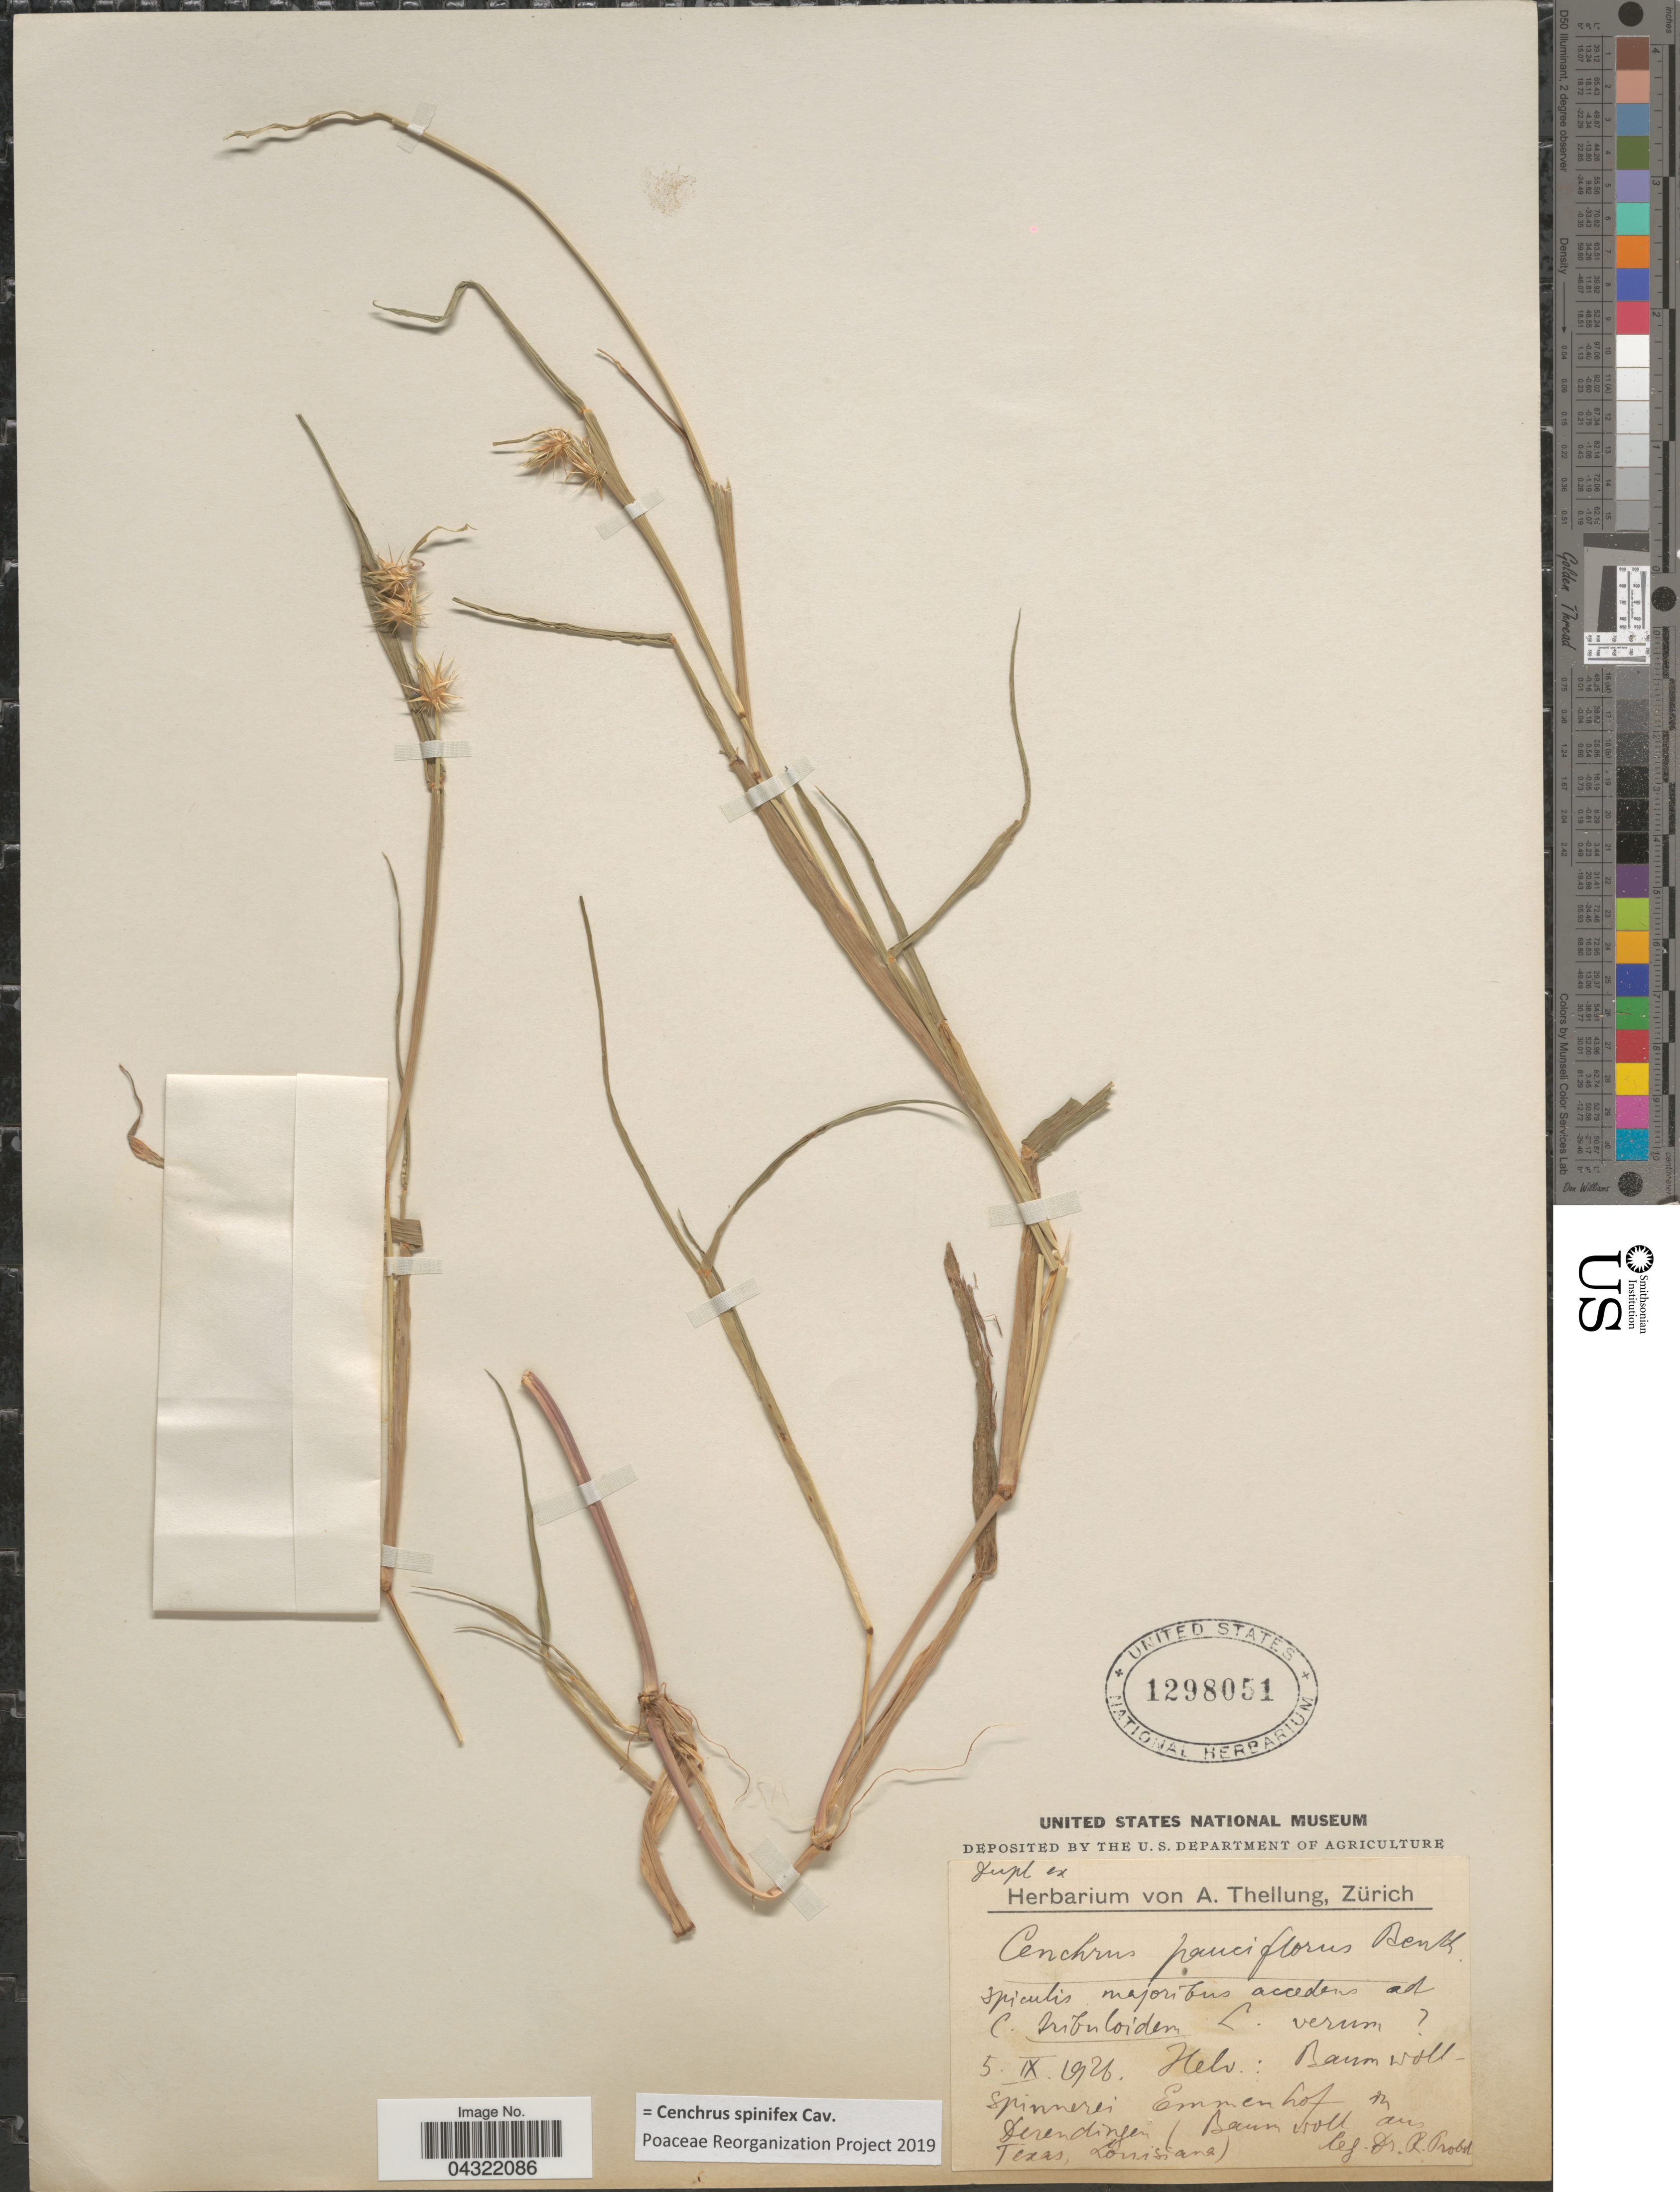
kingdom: Plantae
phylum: Tracheophyta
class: Liliopsida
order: Poales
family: Poaceae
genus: Cenchrus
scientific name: Cenchrus spinifex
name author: Cav.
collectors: R. Probst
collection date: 1926-09-05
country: Switzerland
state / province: Zurich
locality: Helv.: Baum wollspinerei Emnenhof in Derendingen.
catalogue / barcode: US 1298051